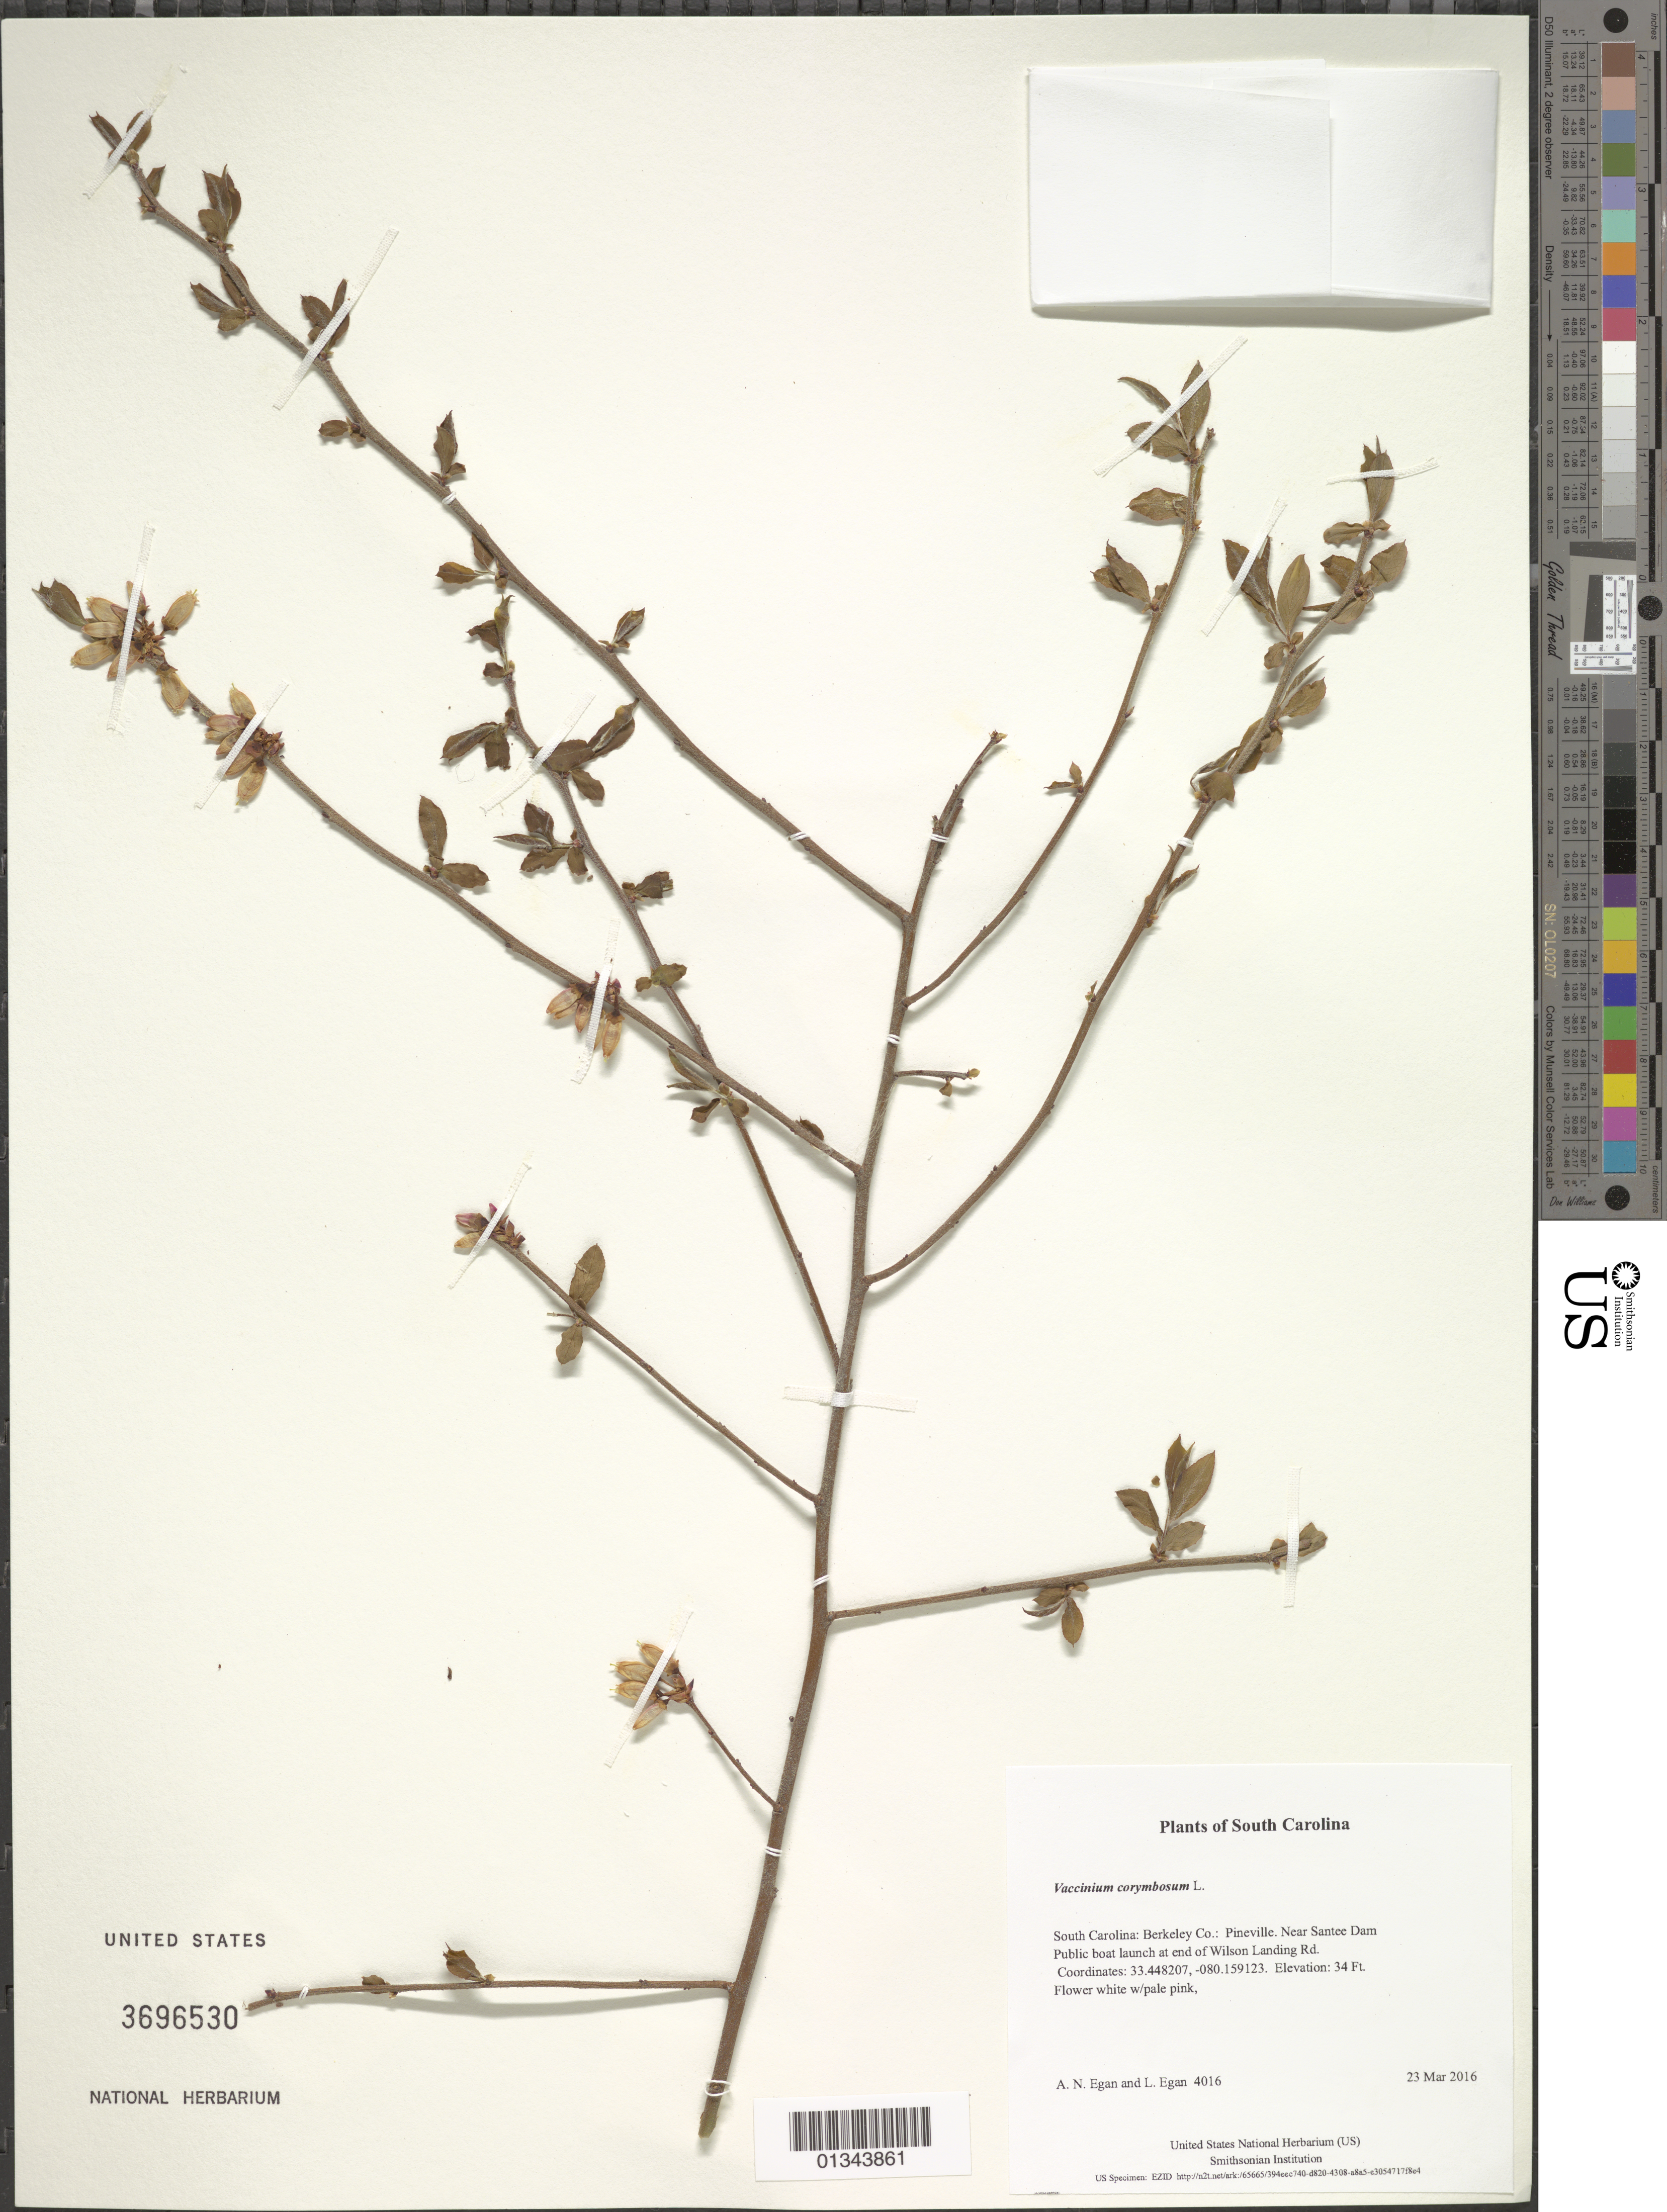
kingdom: Plantae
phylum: Tracheophyta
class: Magnoliopsida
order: Ericales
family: Ericaceae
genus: Vaccinium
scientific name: Vaccinium corymbosum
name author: L.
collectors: A. N. Egan & L. Egan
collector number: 4016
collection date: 2016-03-23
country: United States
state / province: South Carolina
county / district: Berkeley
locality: Pineville. Near Santee Dam Public boat launch at end of Wilson Landing Rd.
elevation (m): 10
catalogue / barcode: US 3696530